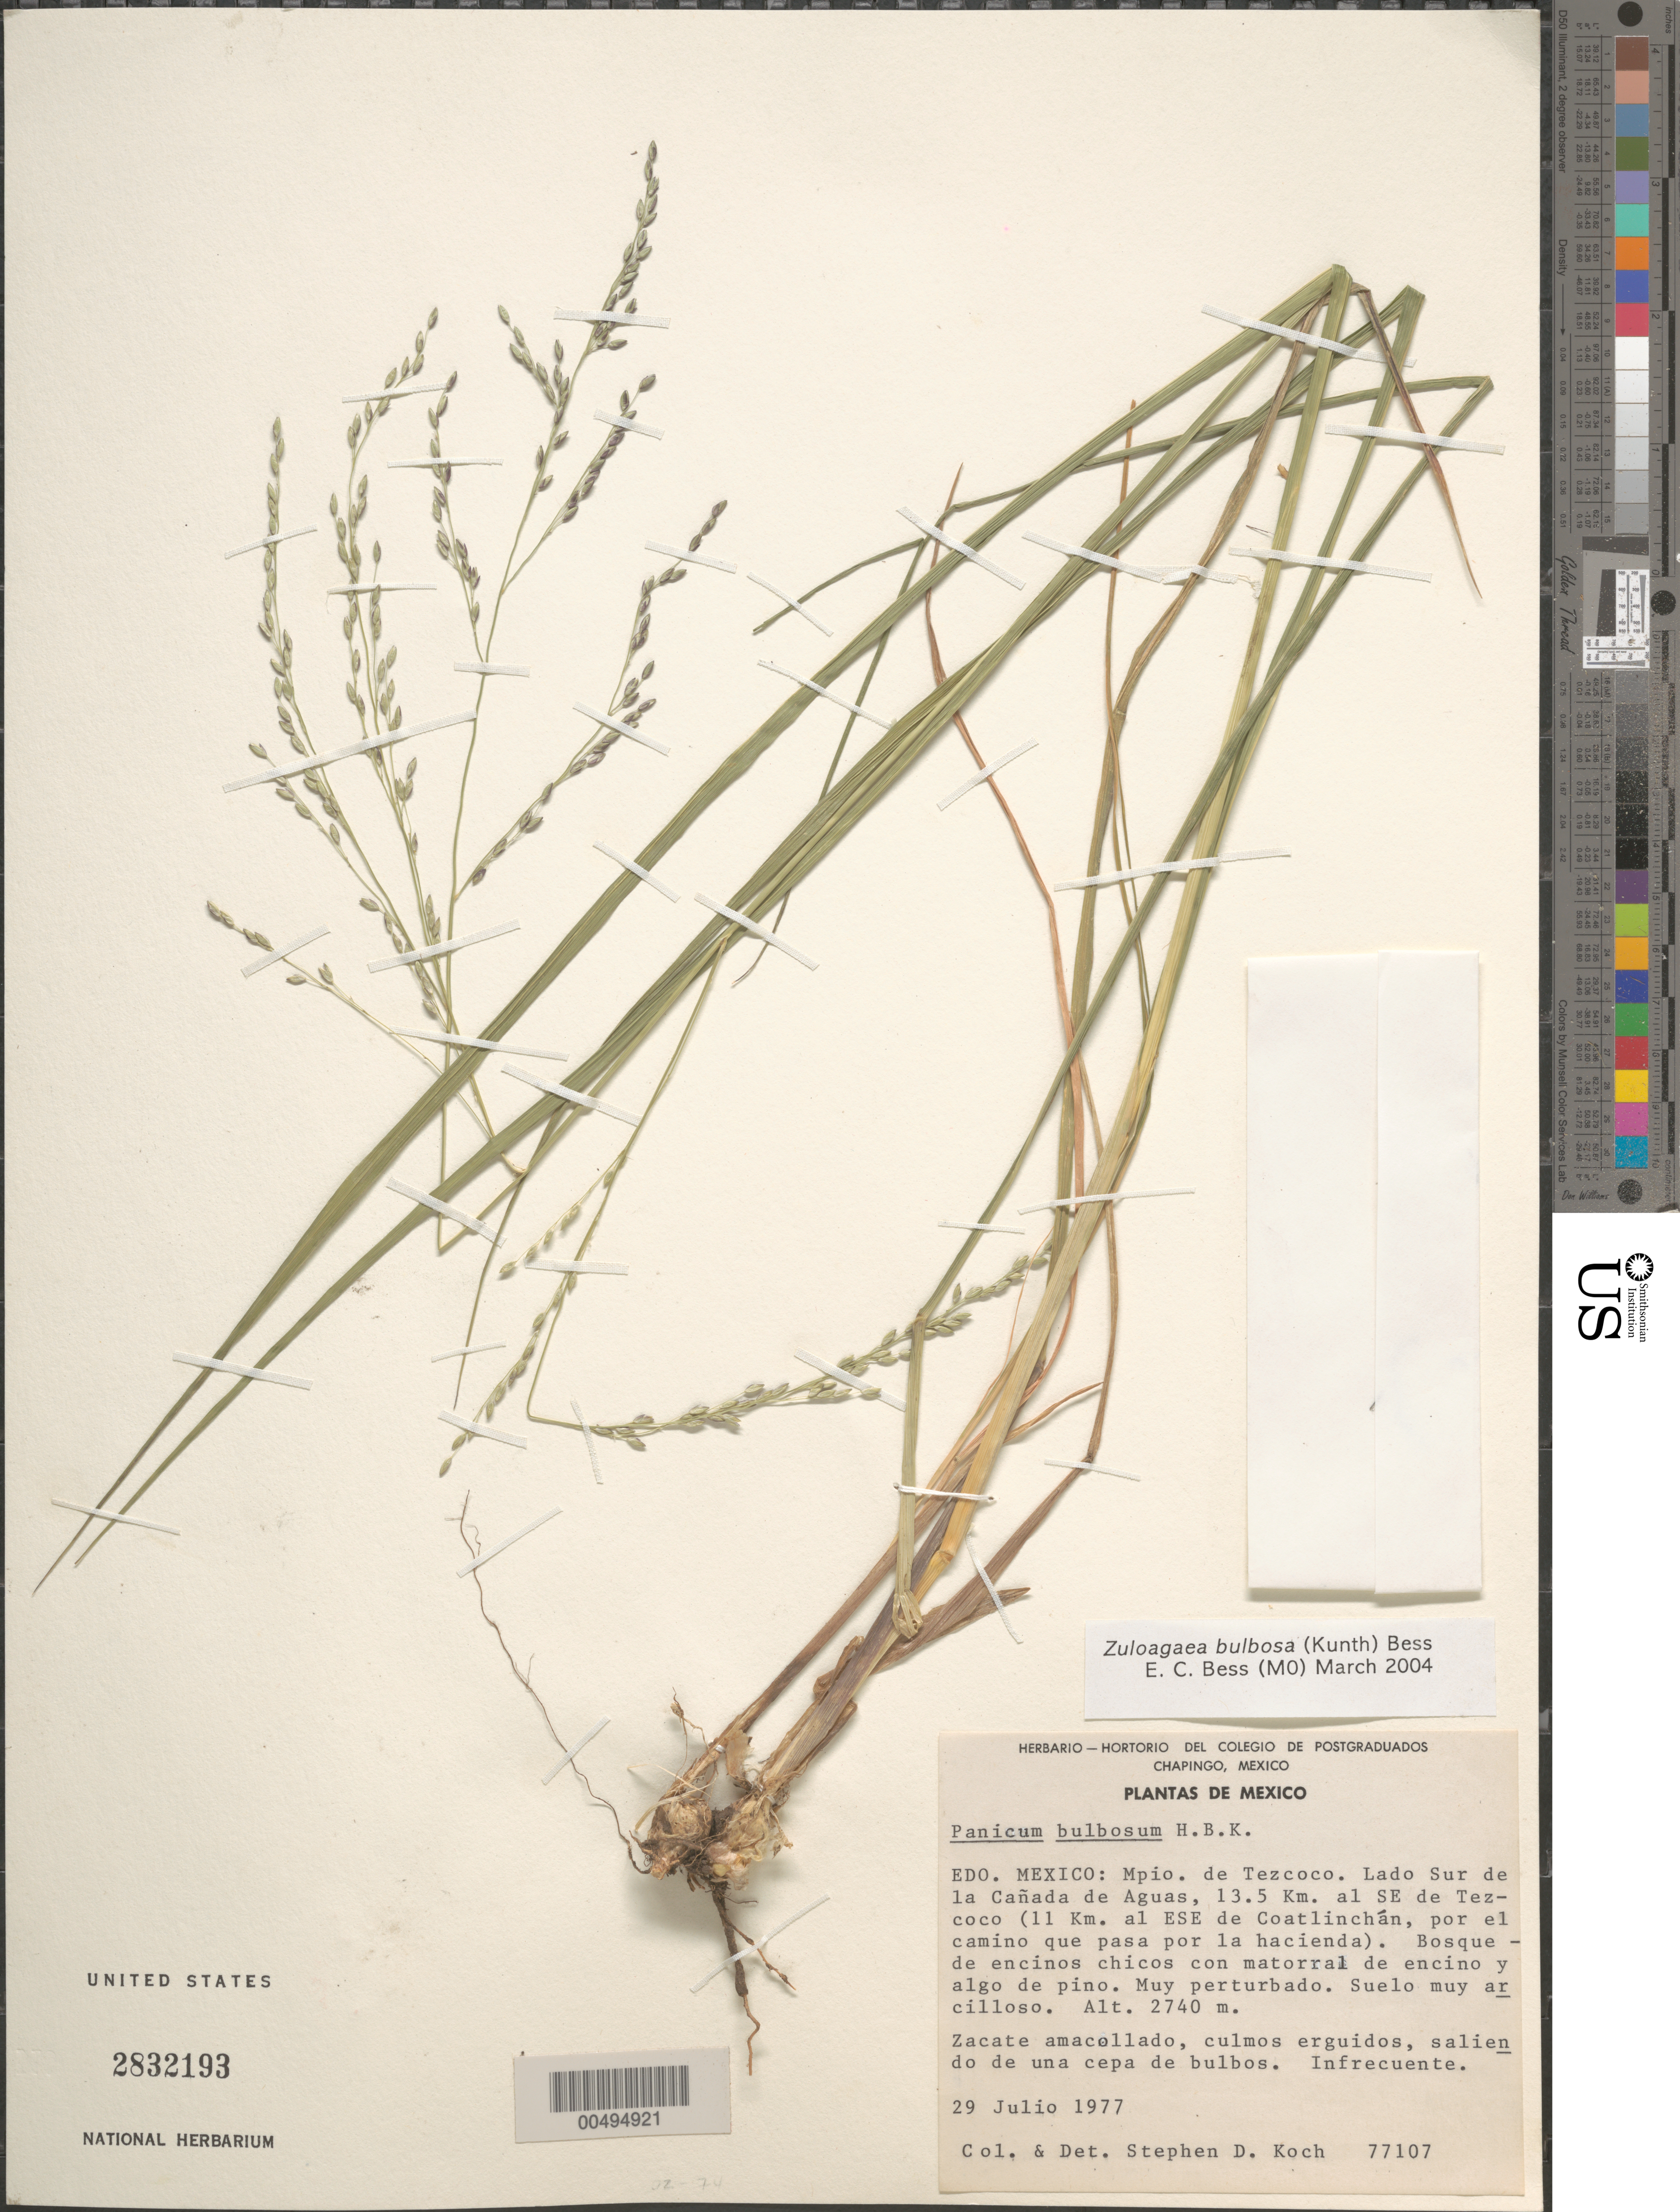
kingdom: Plantae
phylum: Tracheophyta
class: Liliopsida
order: Poales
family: Poaceae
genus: Panicum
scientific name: Panicum bulbosum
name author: Kunth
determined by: Koch, S. D.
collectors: S. D. Koch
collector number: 77107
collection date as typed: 29 Jul 1977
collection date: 1977-07-29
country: Mexico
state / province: México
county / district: Texcoco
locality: lado S de la Cañada de Aguas, 13.5 Km al SE de Tezcoco (11 Km al ESE de Coatlinchán, por el camino que pasa p...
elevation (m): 2740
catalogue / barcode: US 2832193